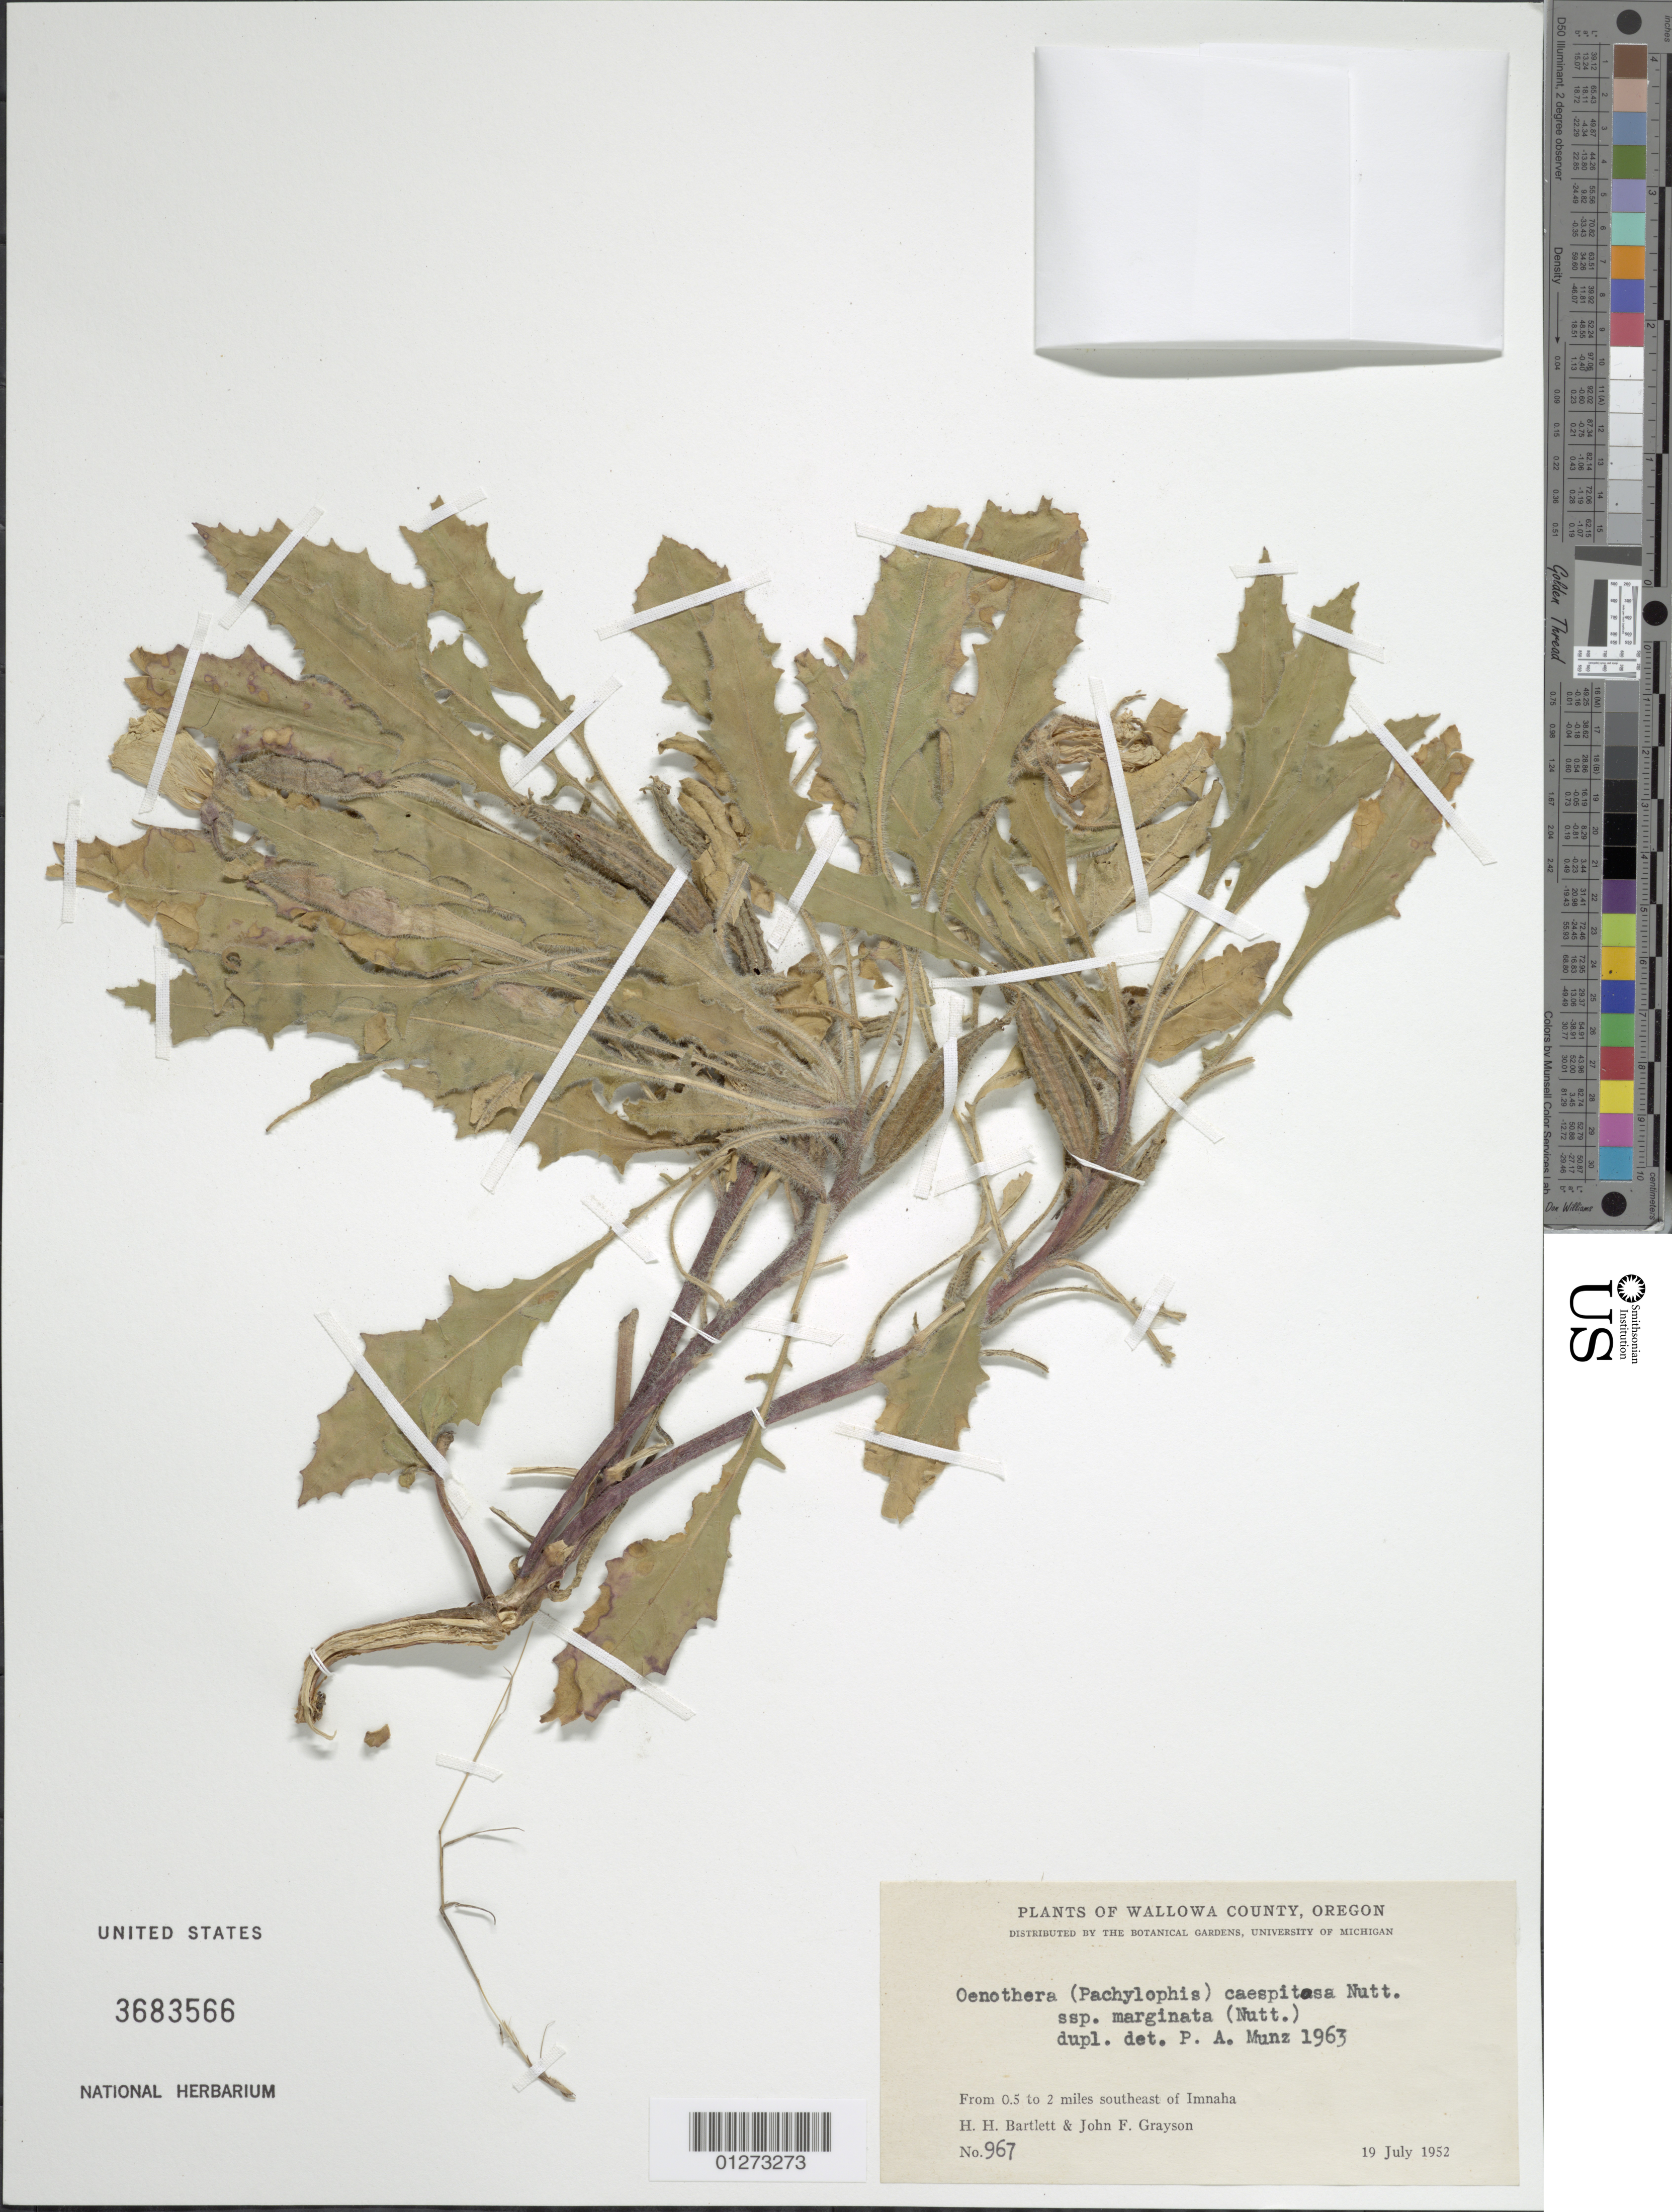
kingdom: Plantae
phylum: Tracheophyta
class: Magnoliopsida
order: Myrtales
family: Onagraceae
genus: Oenothera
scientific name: Oenothera cespitosa subsp. marginata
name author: (Nutt. ex Hook. & Arn.) Munz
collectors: H. H. Bartlett & J. Grayson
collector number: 967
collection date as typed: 19 Jul 1952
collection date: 1952-07-19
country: United States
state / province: Oregon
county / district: Wallowa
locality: From 0.5 to 2 miles southeast of Imnaha.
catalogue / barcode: US 3683566